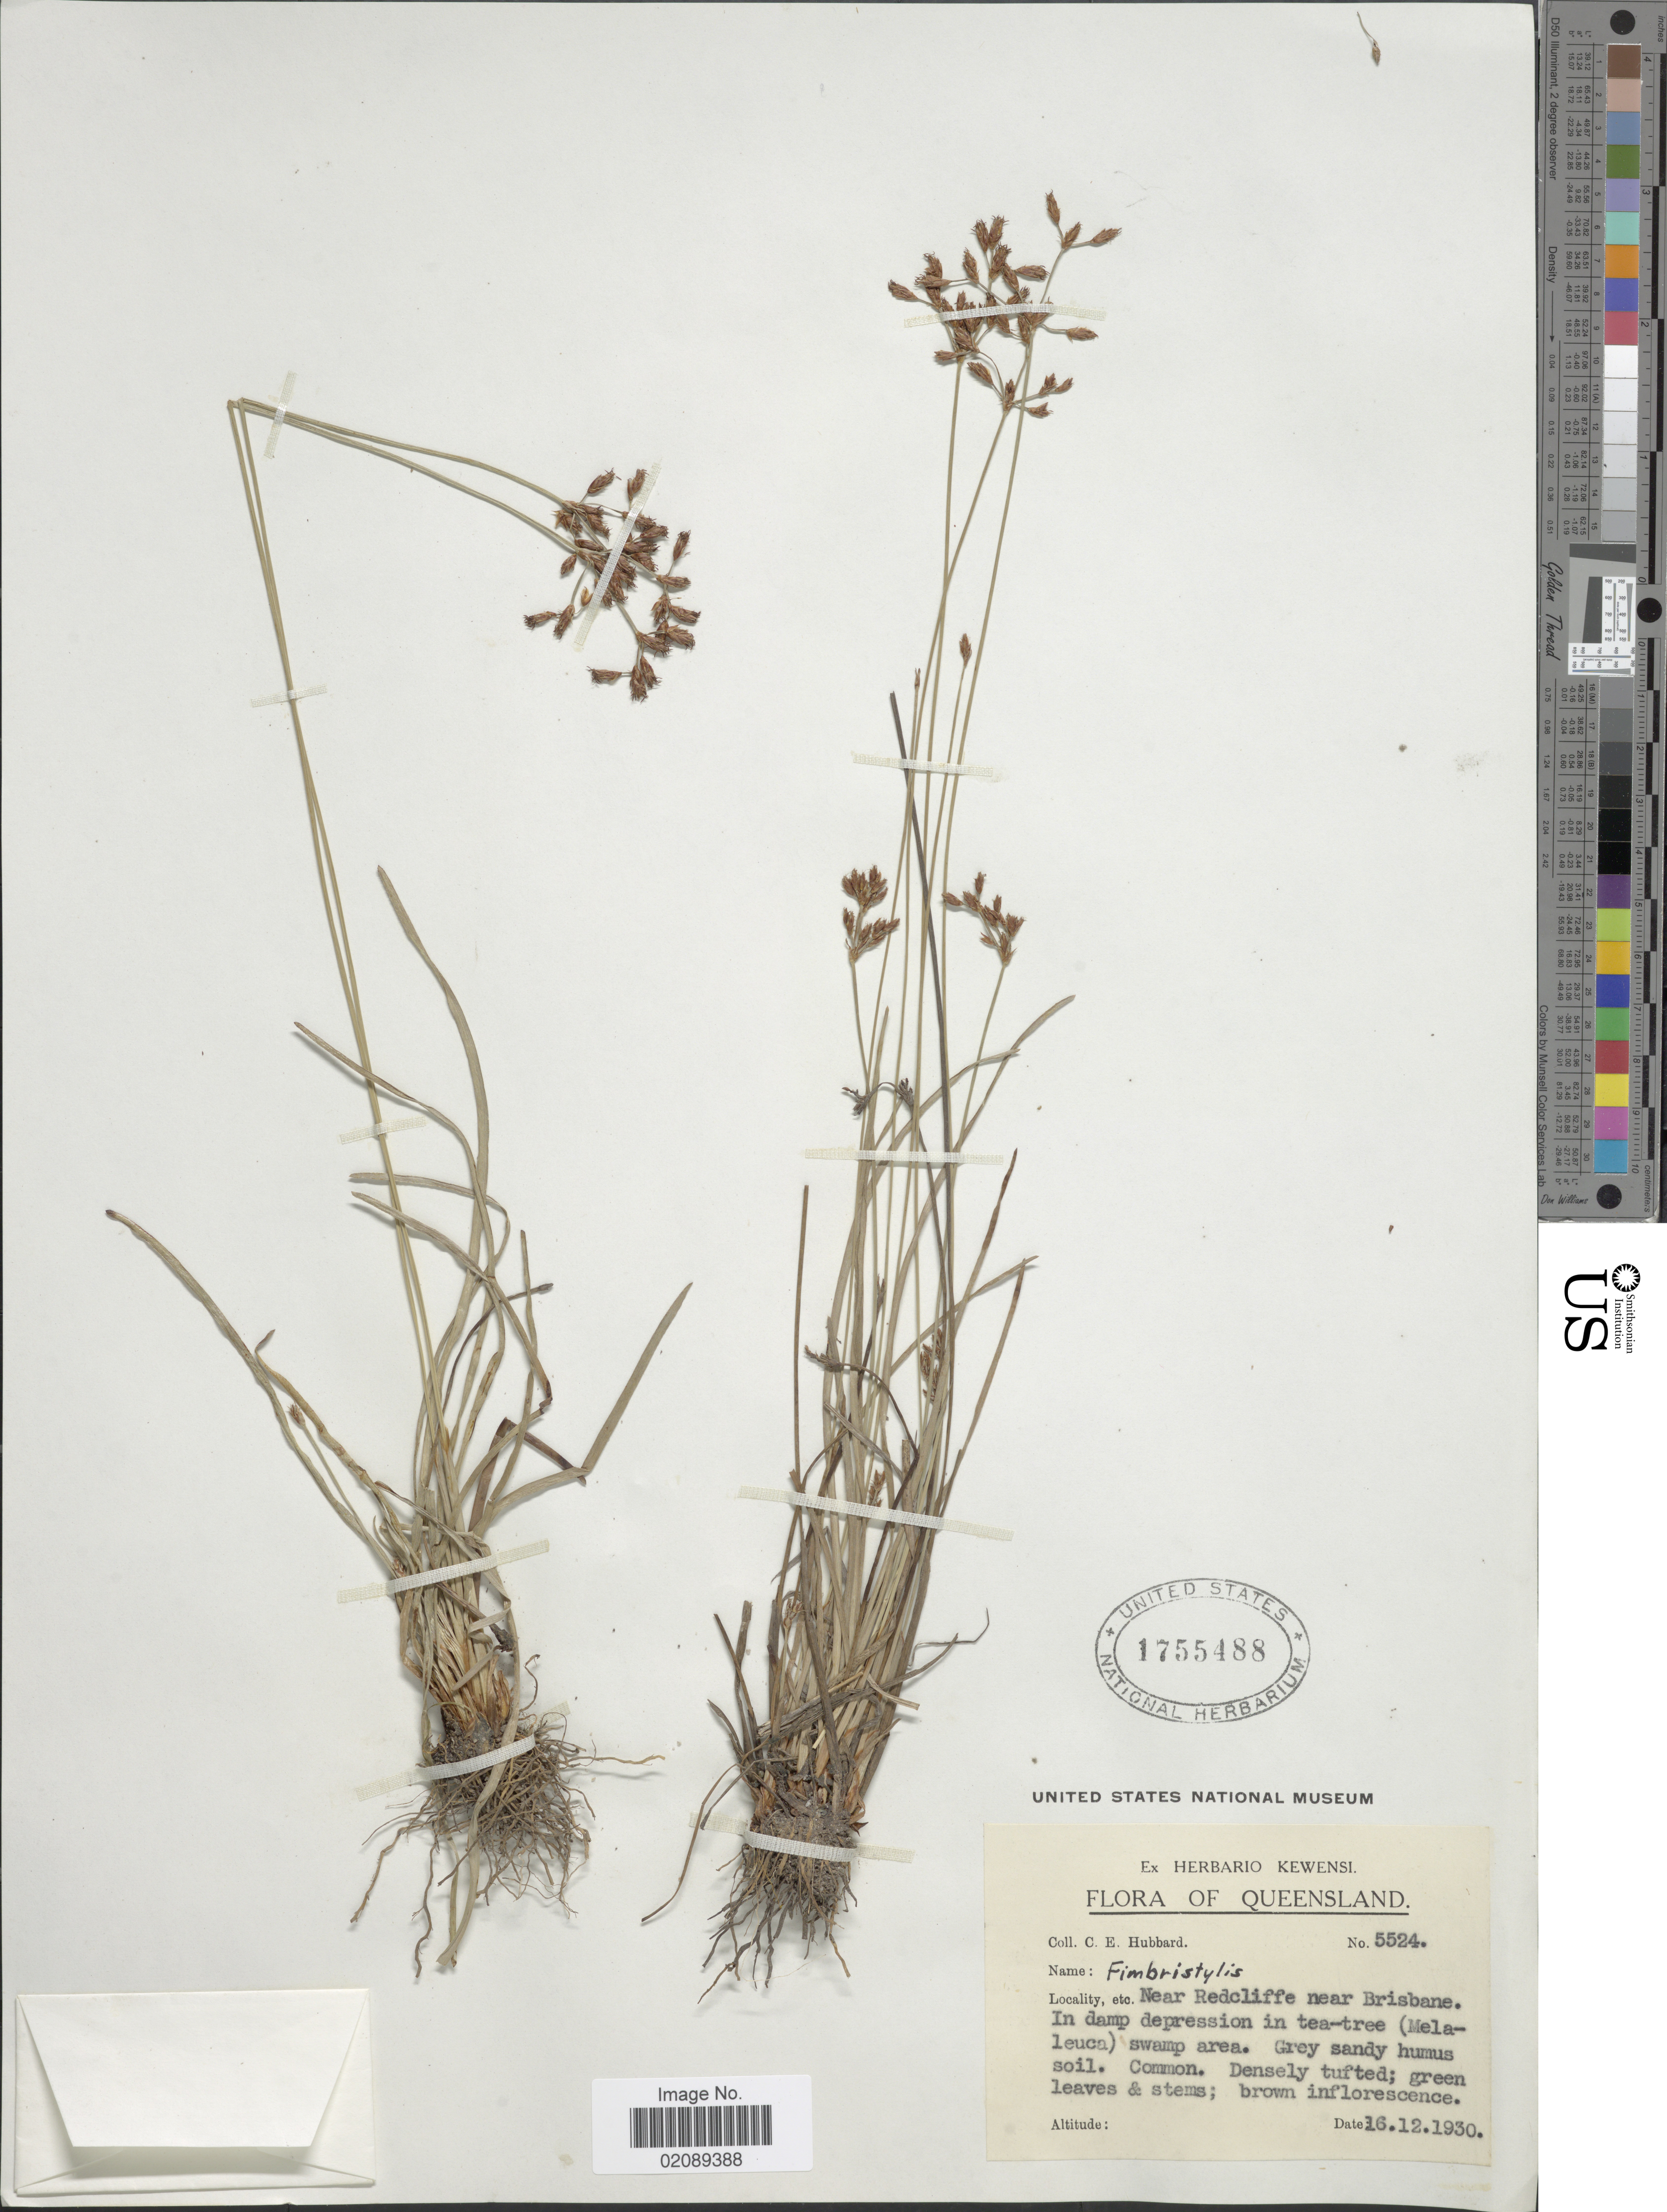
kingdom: Plantae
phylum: Tracheophyta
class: Liliopsida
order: Poales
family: Cyperaceae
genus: Fimbristylis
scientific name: Fimbristylis furva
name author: R. Br.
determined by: Strong, Mark T., (BOT), Smithsonian Institution - National Museum of Natural History (UNITED STATES)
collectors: C. E. Hubbard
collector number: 5524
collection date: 1930-12-16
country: Australia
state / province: Queensland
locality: Near Redcliffe near Brisbane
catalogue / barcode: US 1755488